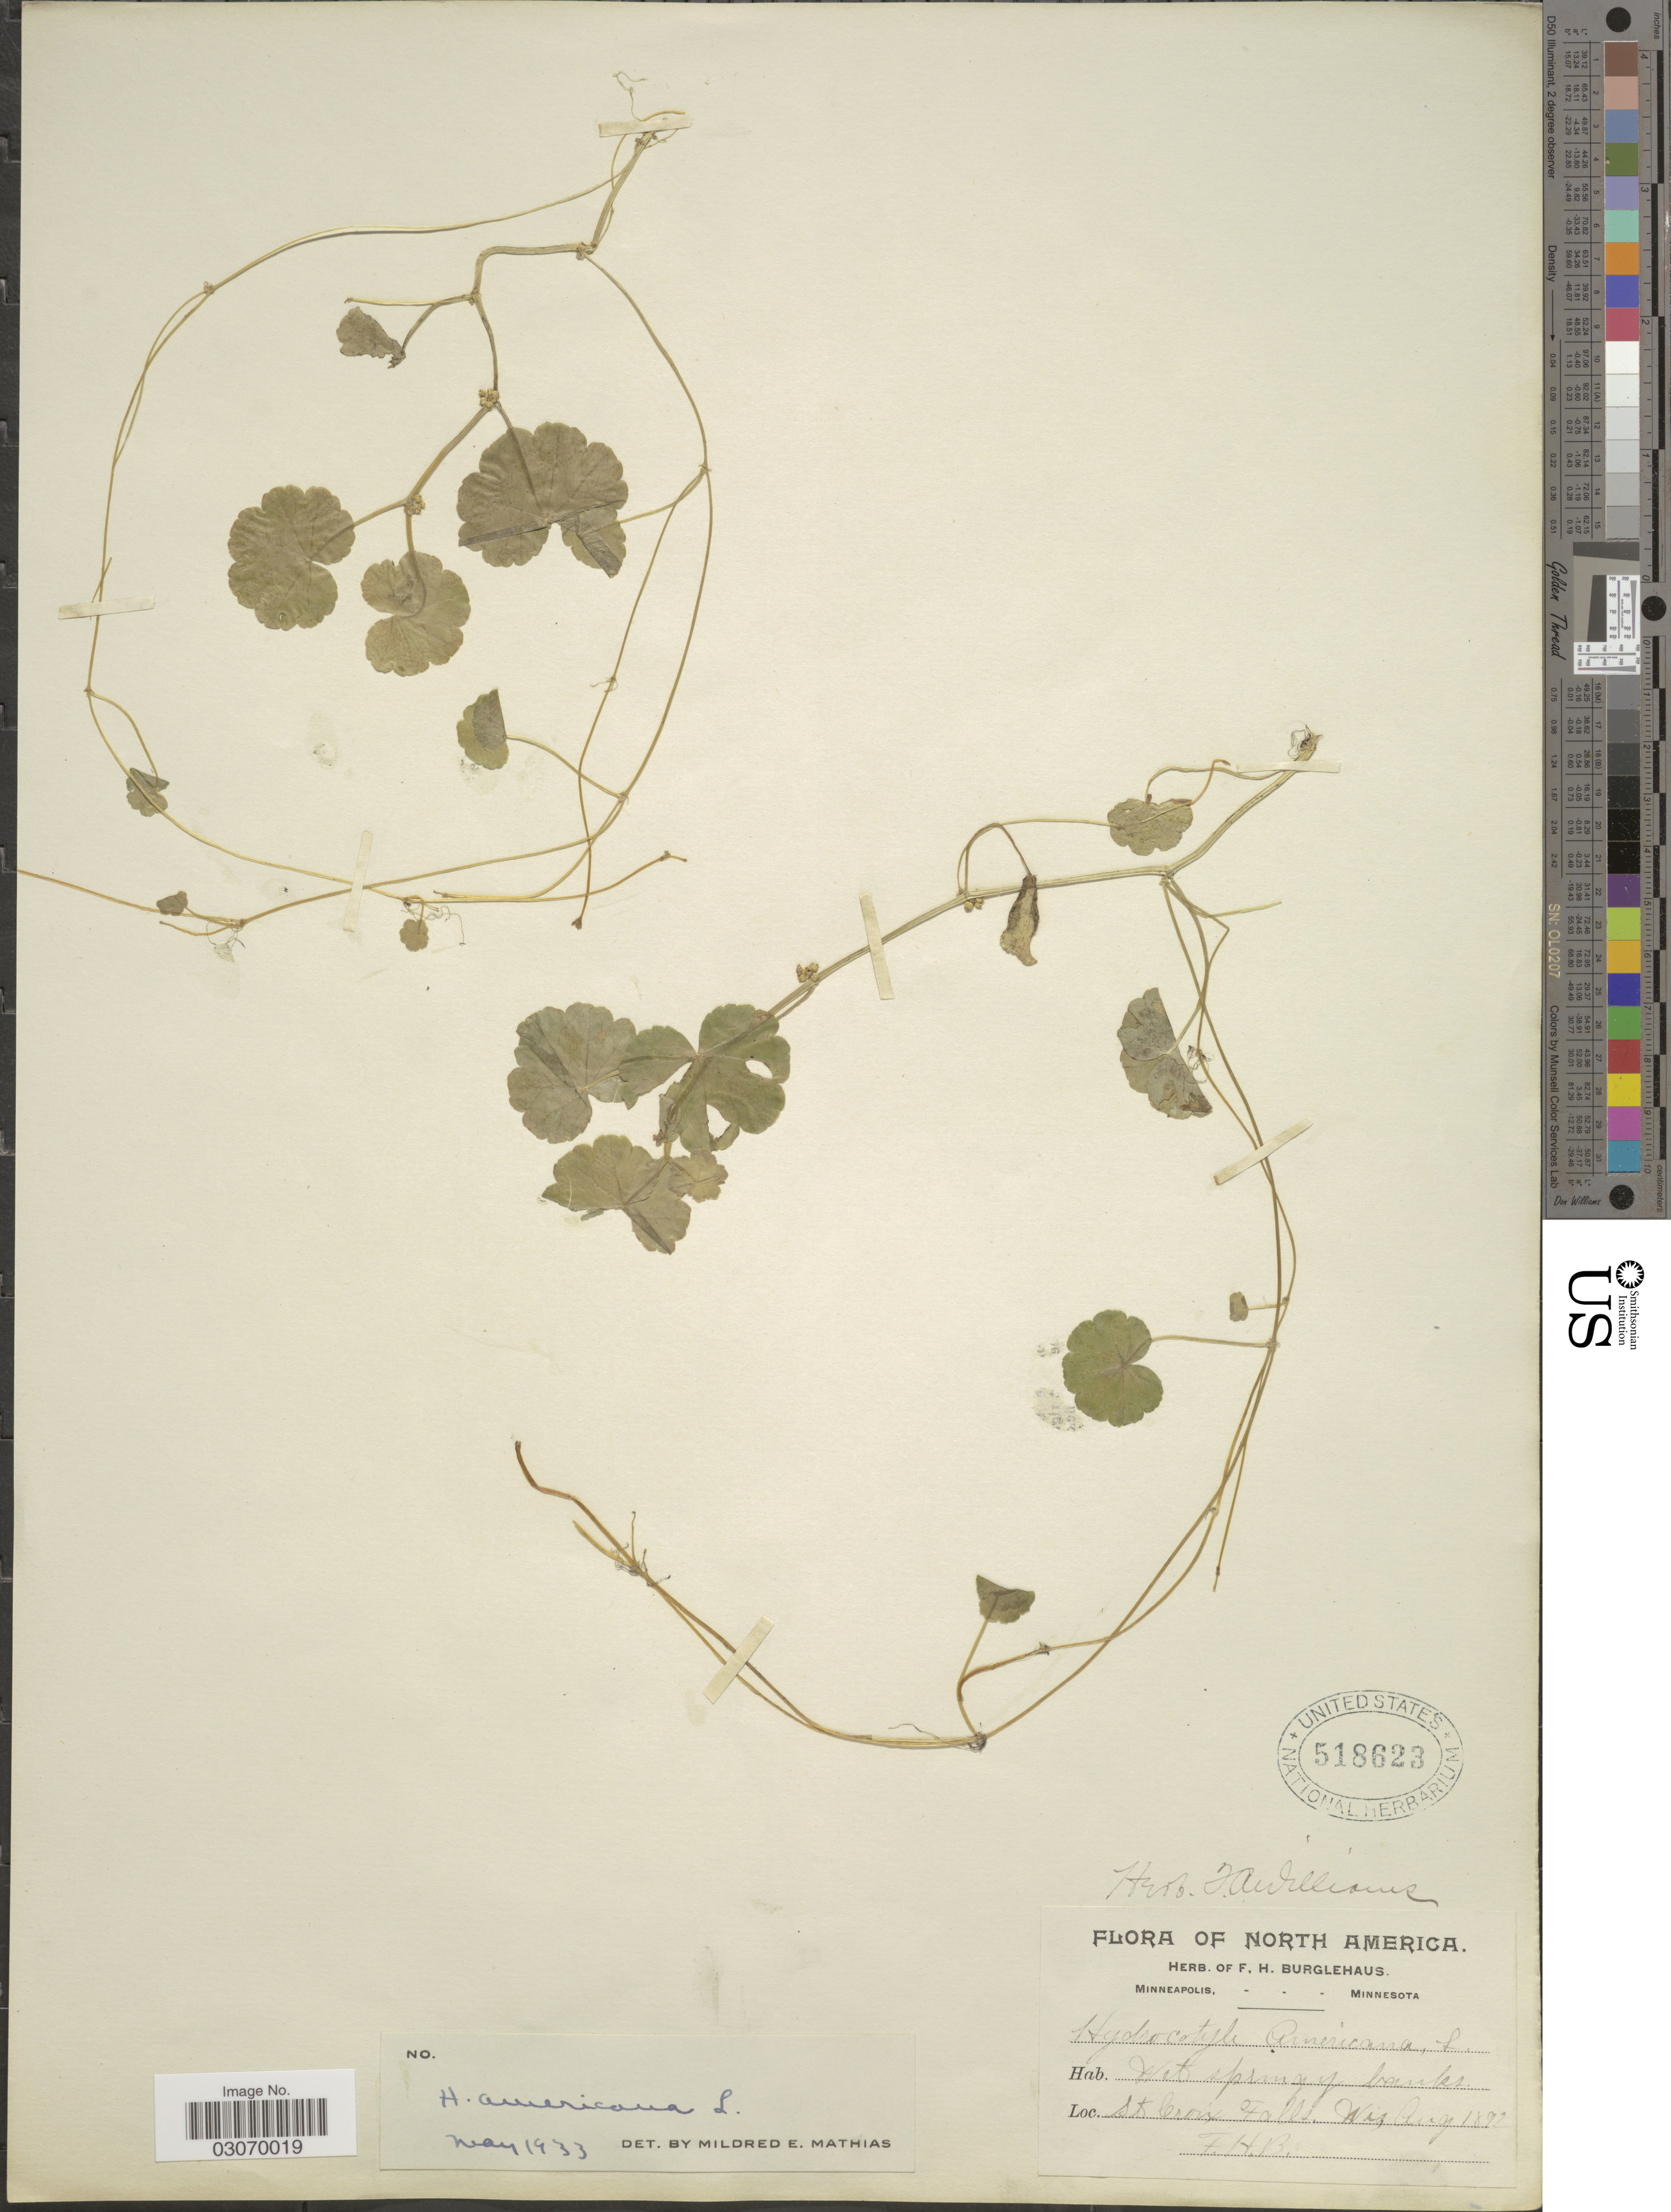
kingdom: Plantae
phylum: Tracheophyta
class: Magnoliopsida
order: Apiales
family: Araliaceae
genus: Hydrocotyle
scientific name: Hydrocotyle americana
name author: L.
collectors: F. Burglehaus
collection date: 1892-08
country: United States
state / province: Wisconsin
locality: St. Croix Falls.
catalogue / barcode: US 518623